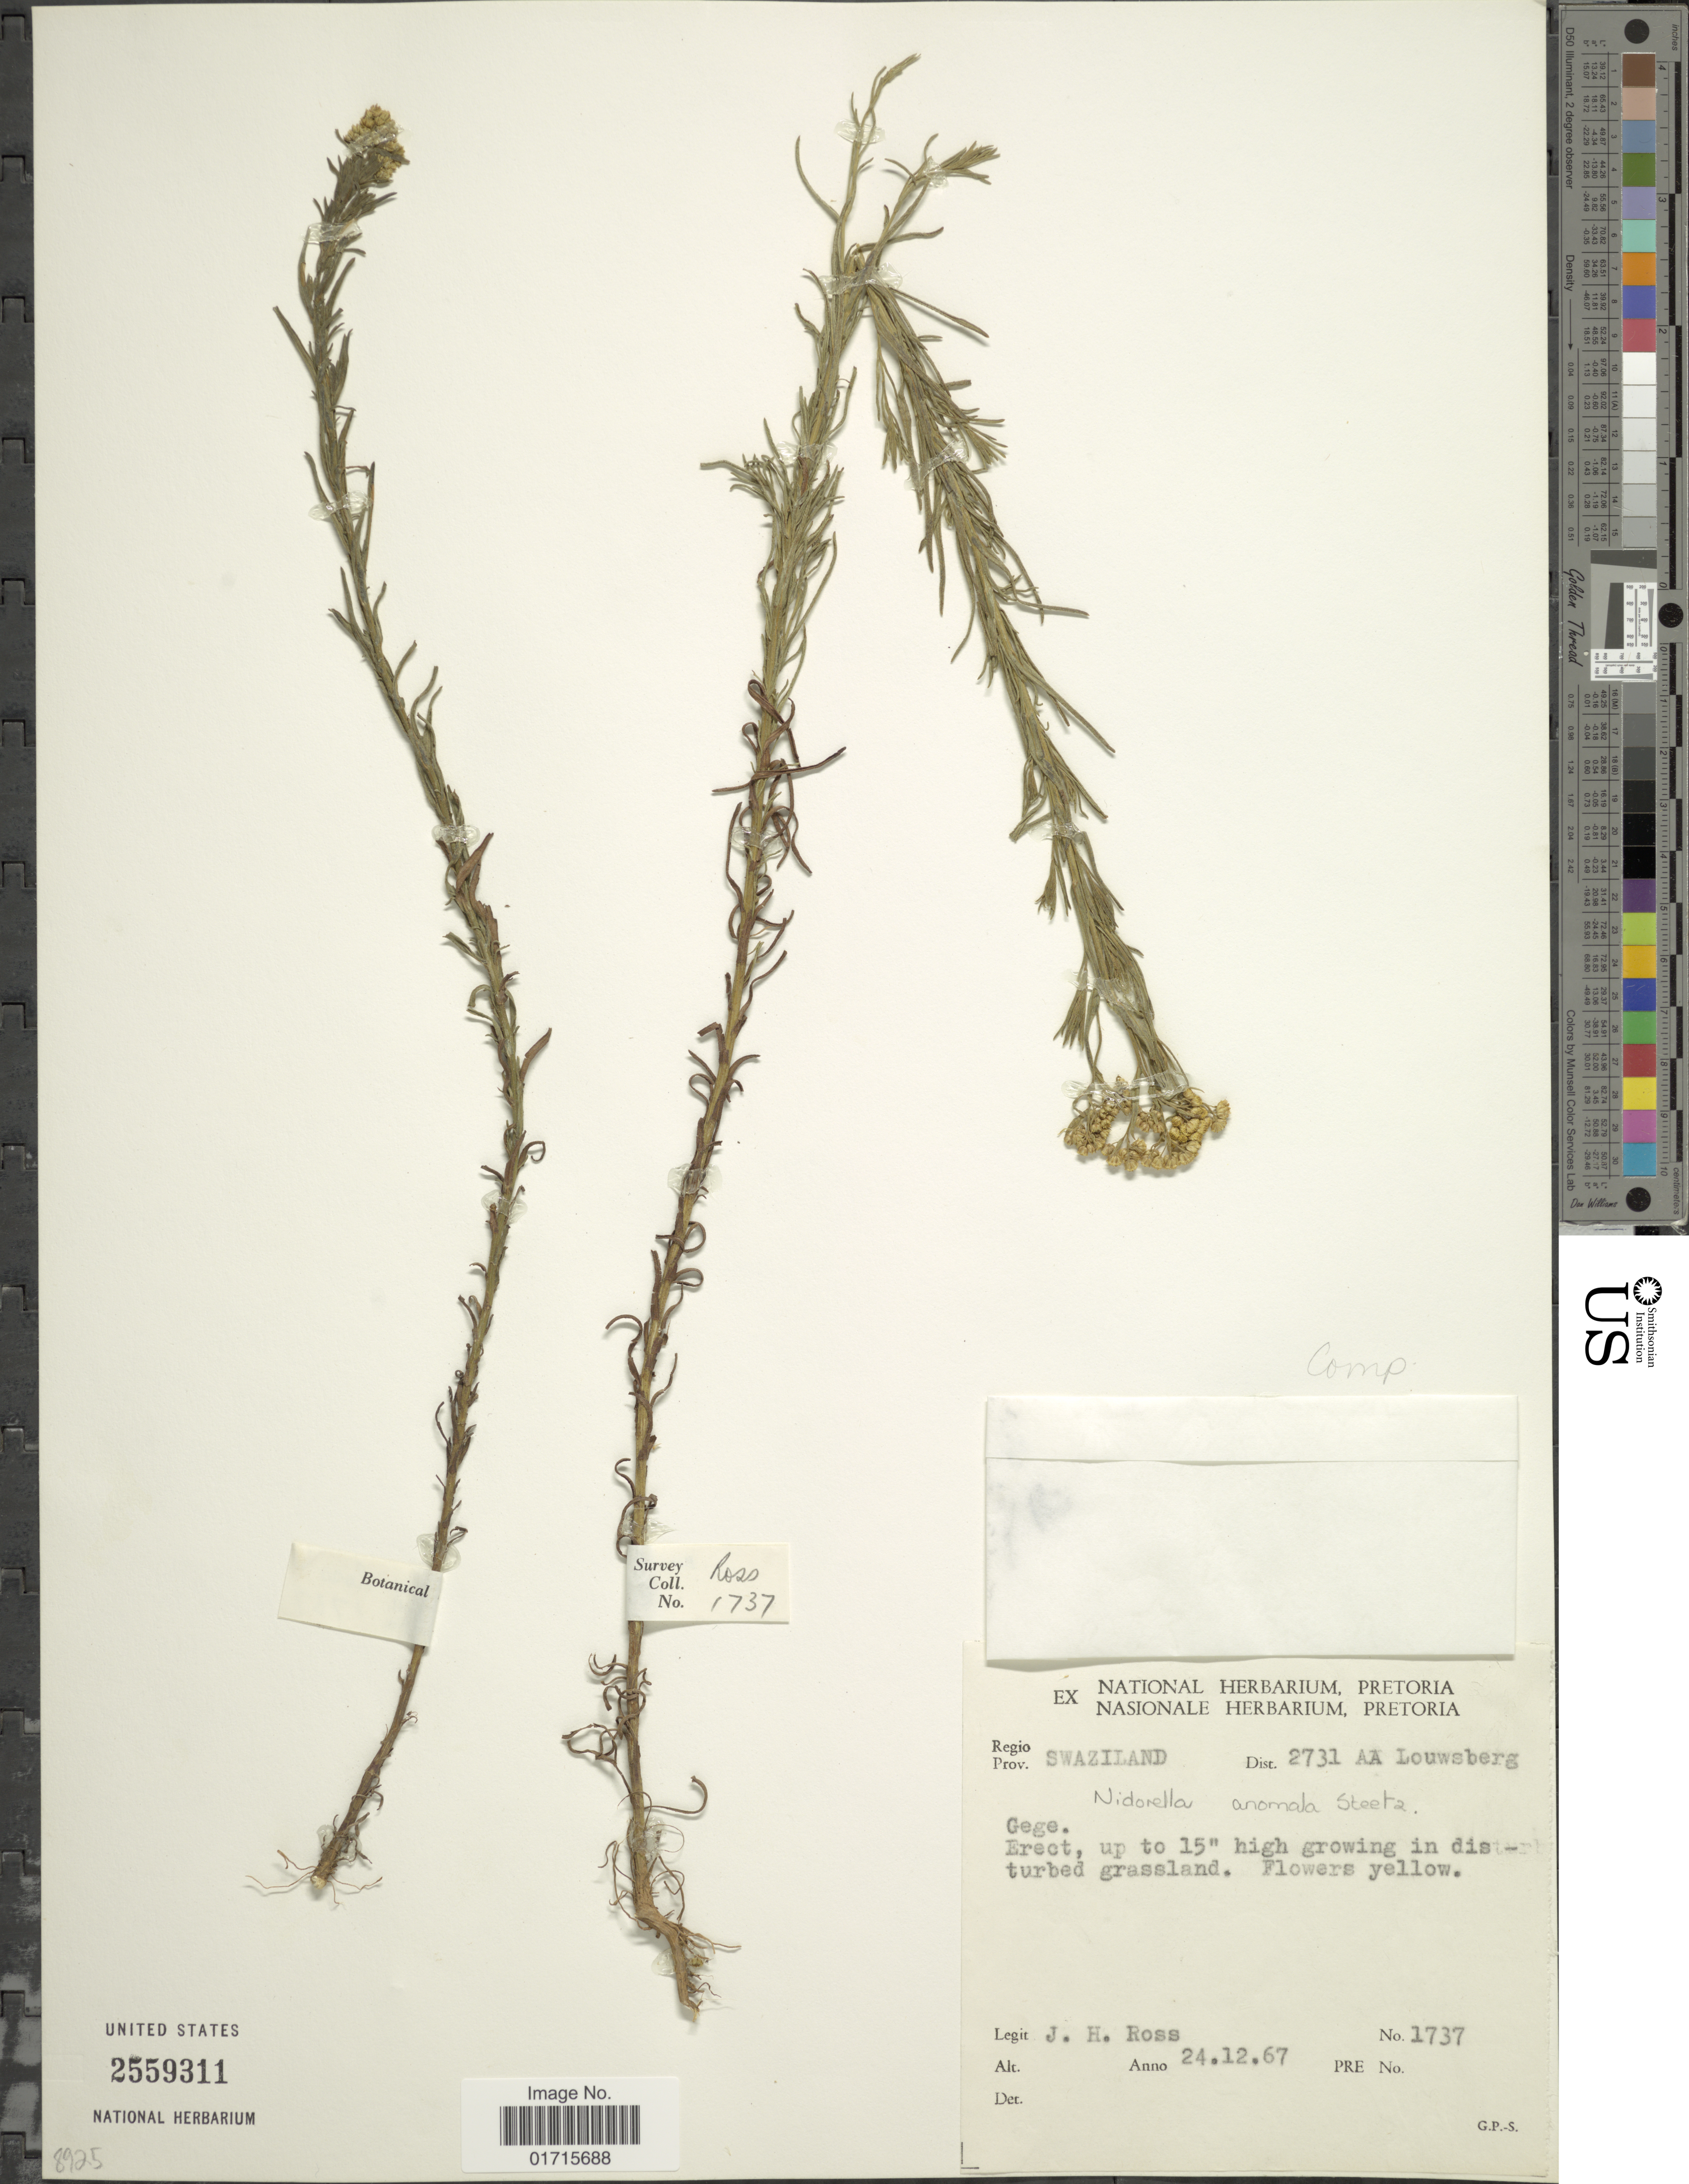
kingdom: Plantae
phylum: Tracheophyta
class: Magnoliopsida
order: Asterales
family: Asteraceae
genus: Nidorella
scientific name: Nidorella anomala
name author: Steetz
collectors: J. Ross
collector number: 1737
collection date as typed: Transcribed d/m/y: 24/12/67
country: Eswatini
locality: Regio Prov. Swaziland. Dist. 2731 AA Louwsberg. Gege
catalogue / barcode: US 2559311